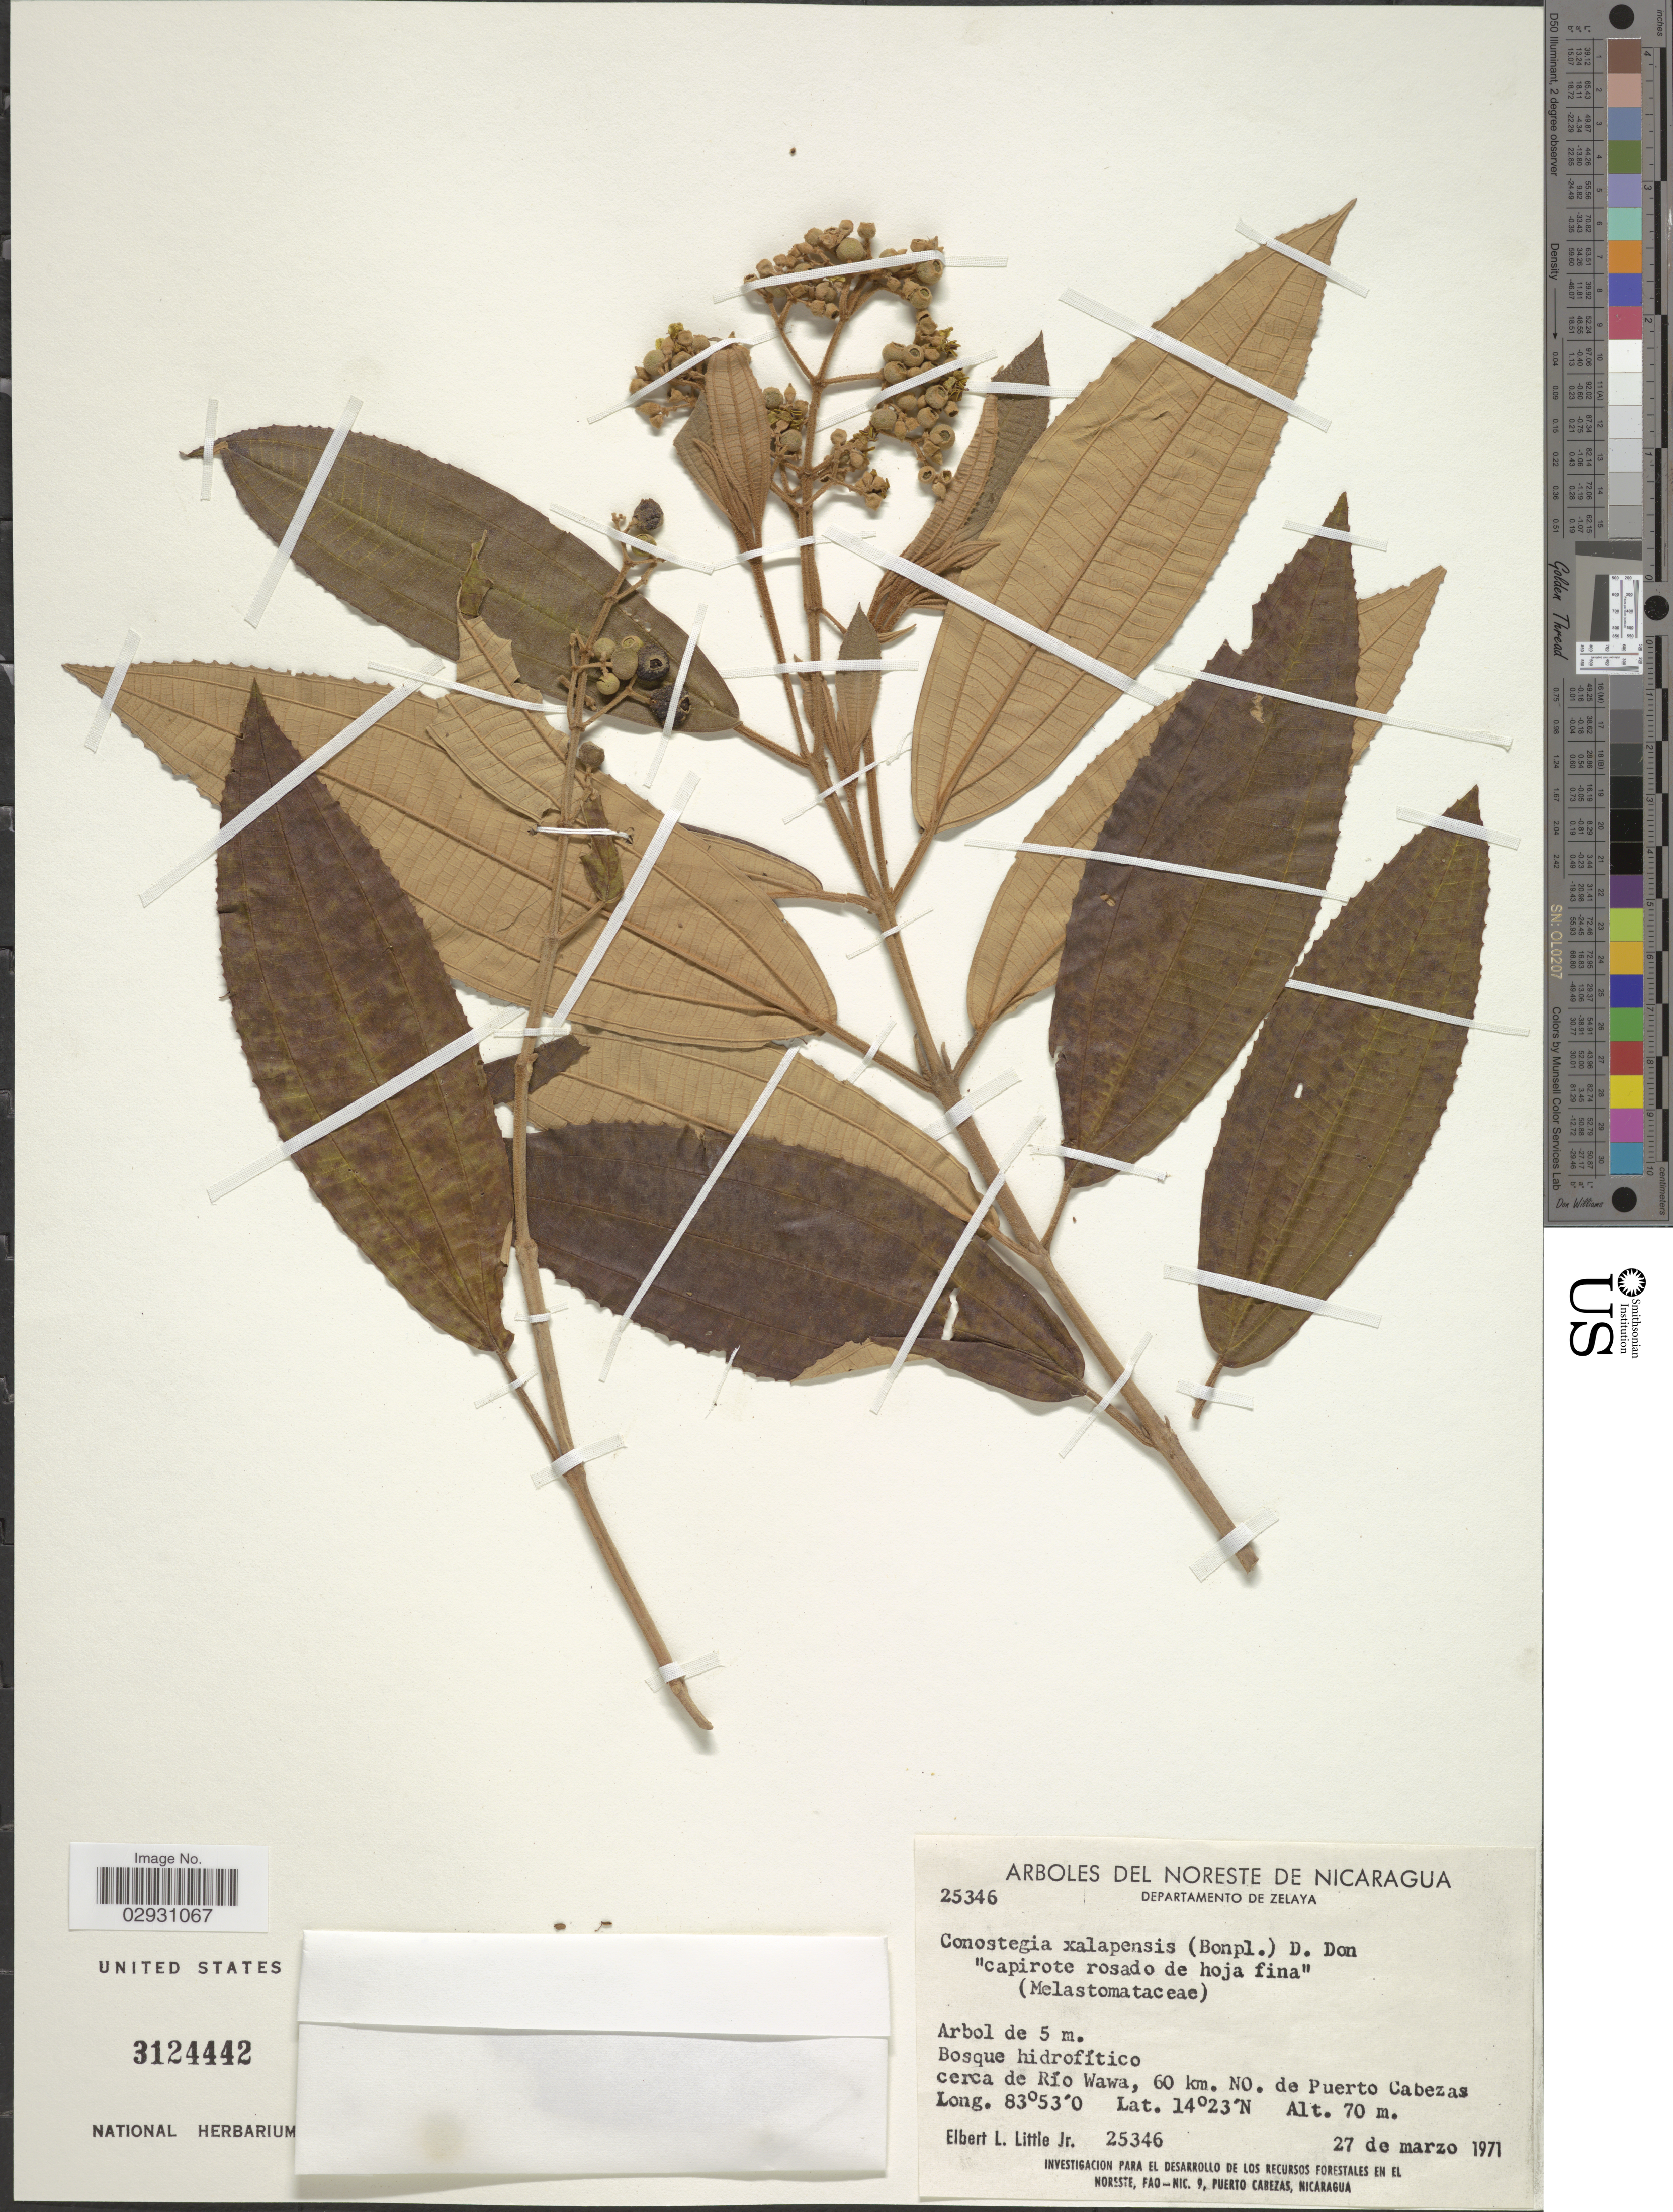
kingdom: Plantae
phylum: Tracheophyta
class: Magnoliopsida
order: Myrtales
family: Melastomataceae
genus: Conostegia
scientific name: Conostegia quadrangularis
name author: Schltdl. ex Steud.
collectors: E. L. Little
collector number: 25346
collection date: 1971-03-27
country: Nicaragua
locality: Noreste de Nicaragua. Departamento de Zelaya. Cerca de Río Wawa, 60 km. NO. de Puerto Cabezas.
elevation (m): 70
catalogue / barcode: US 3124442